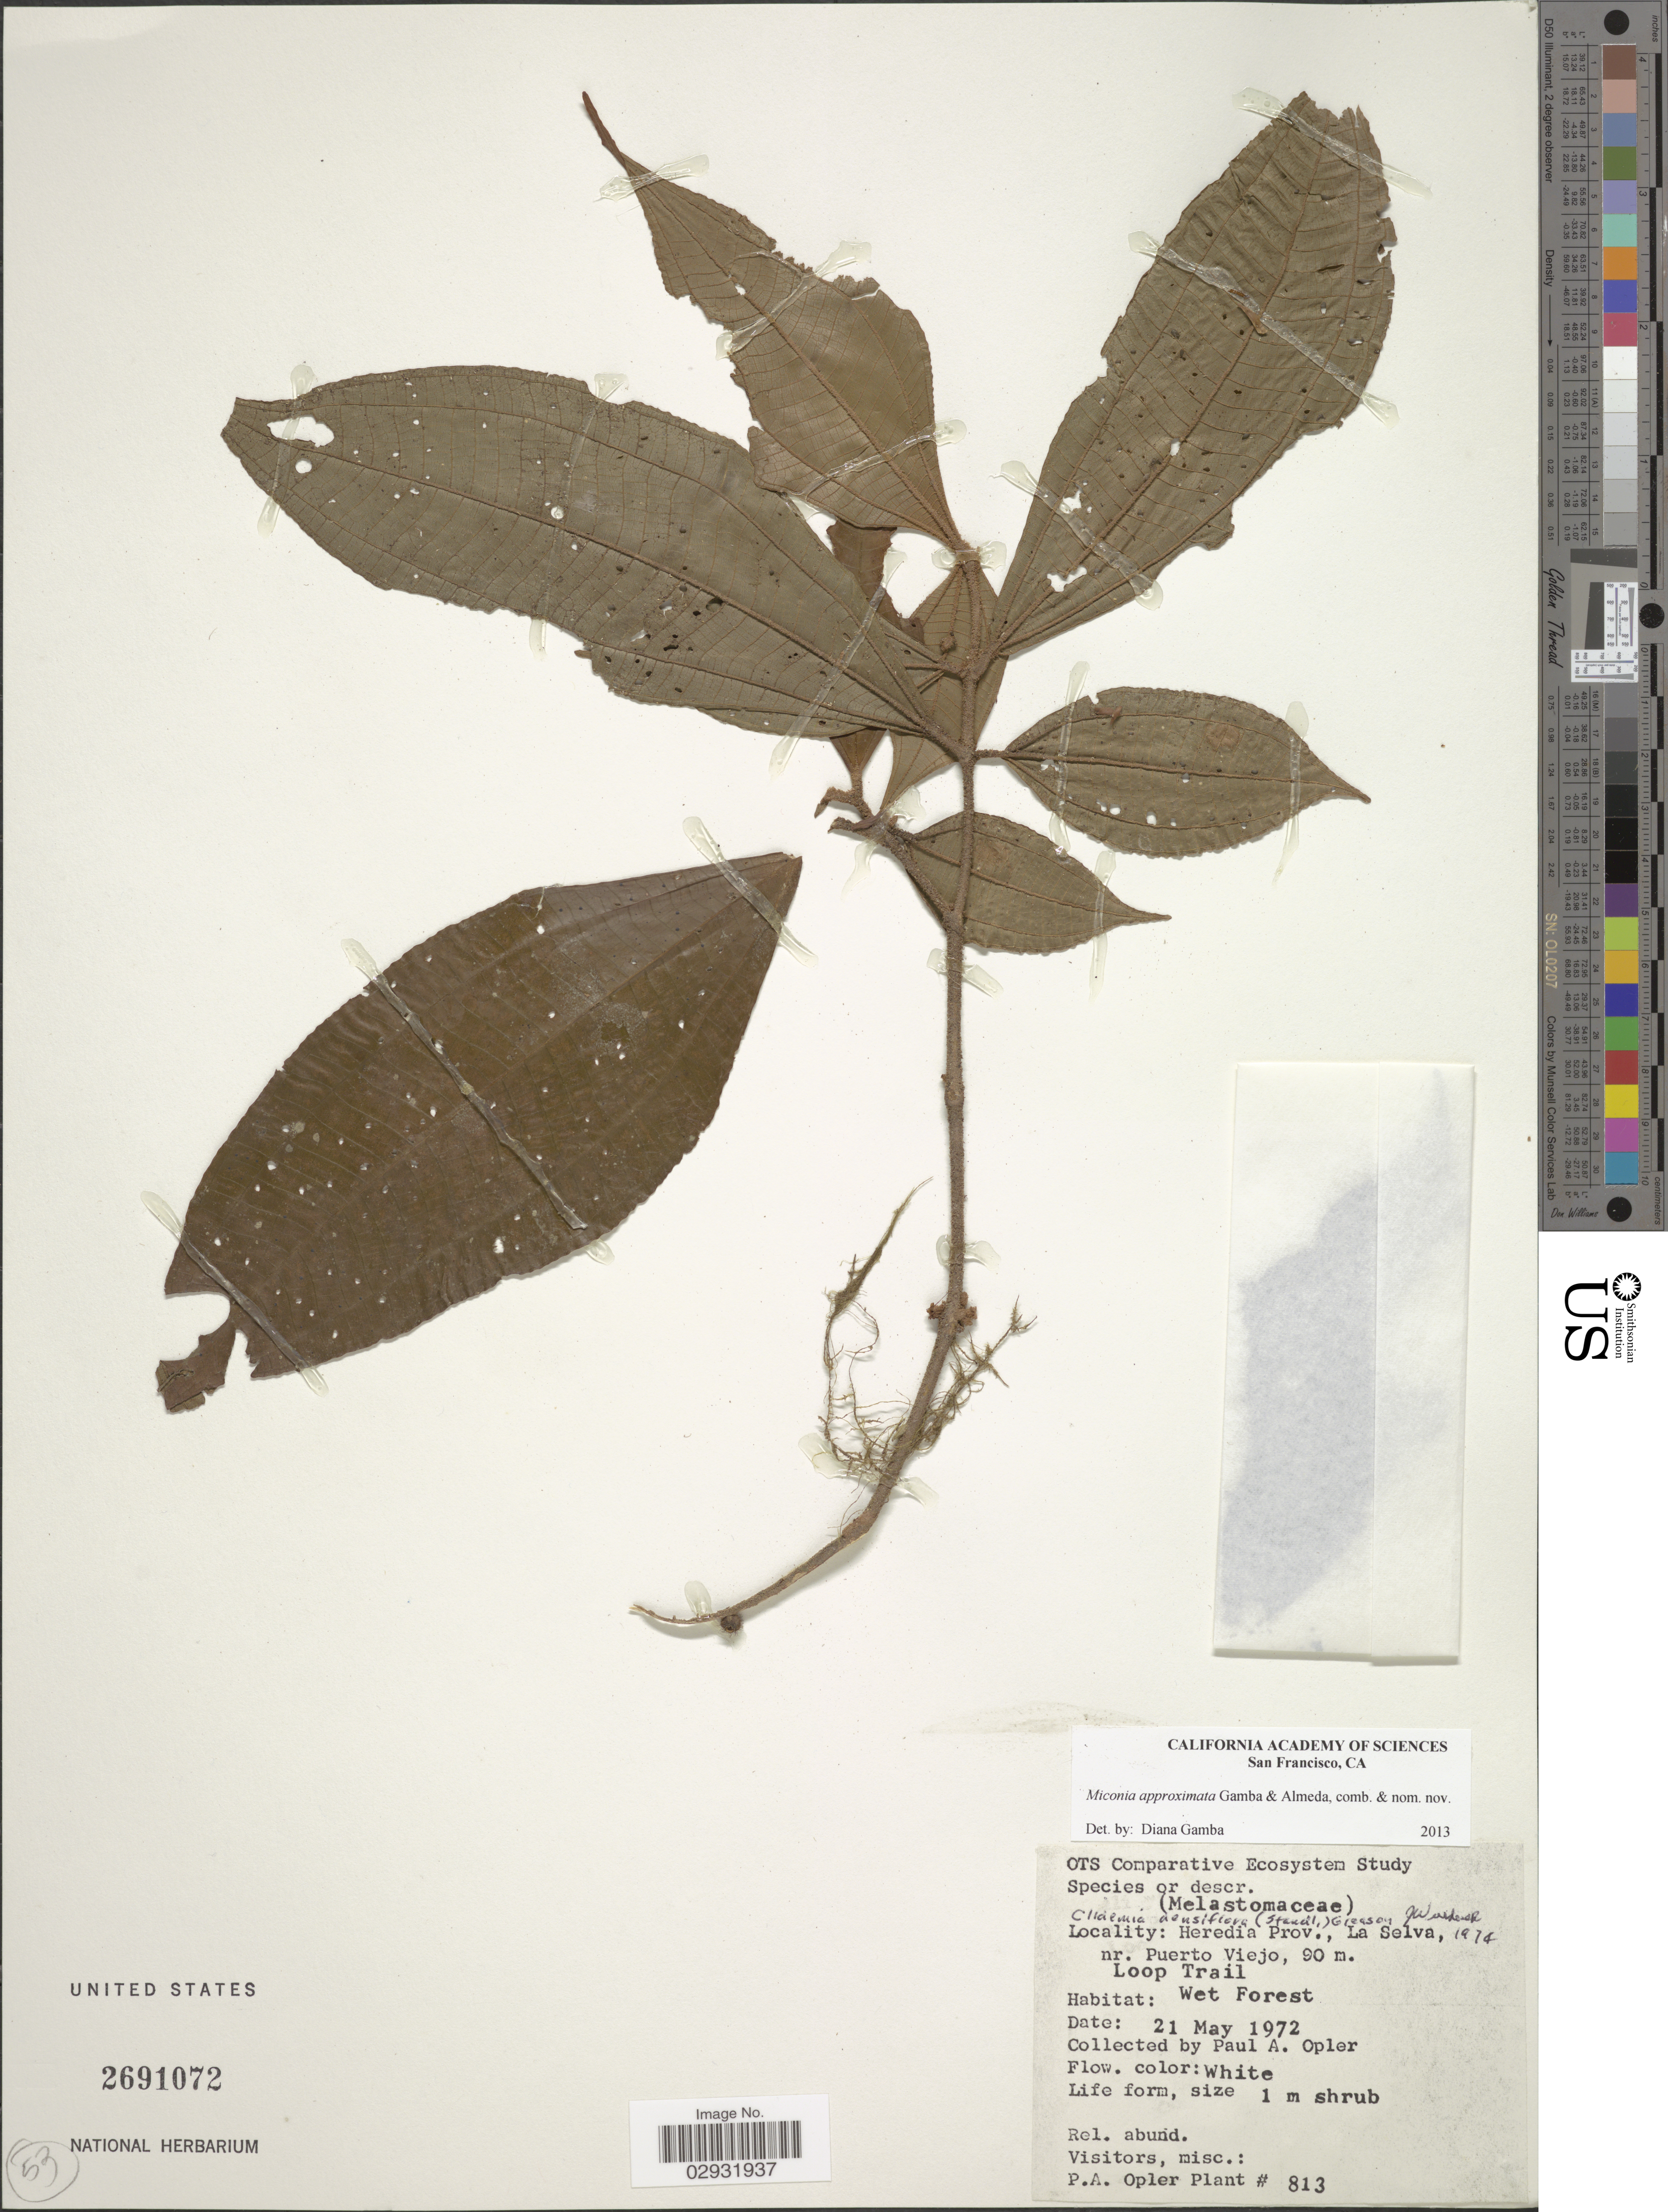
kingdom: Plantae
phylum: Tracheophyta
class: Magnoliopsida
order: Myrtales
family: Melastomataceae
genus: Miconia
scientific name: Miconia approximata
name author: Gamba & Almeda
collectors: P. Opler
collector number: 813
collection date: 1972-05-21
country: Costa Rica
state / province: Heredia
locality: La Selva,, nr. Puerto Viejo, Loop Trail.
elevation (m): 90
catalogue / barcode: US 2691072